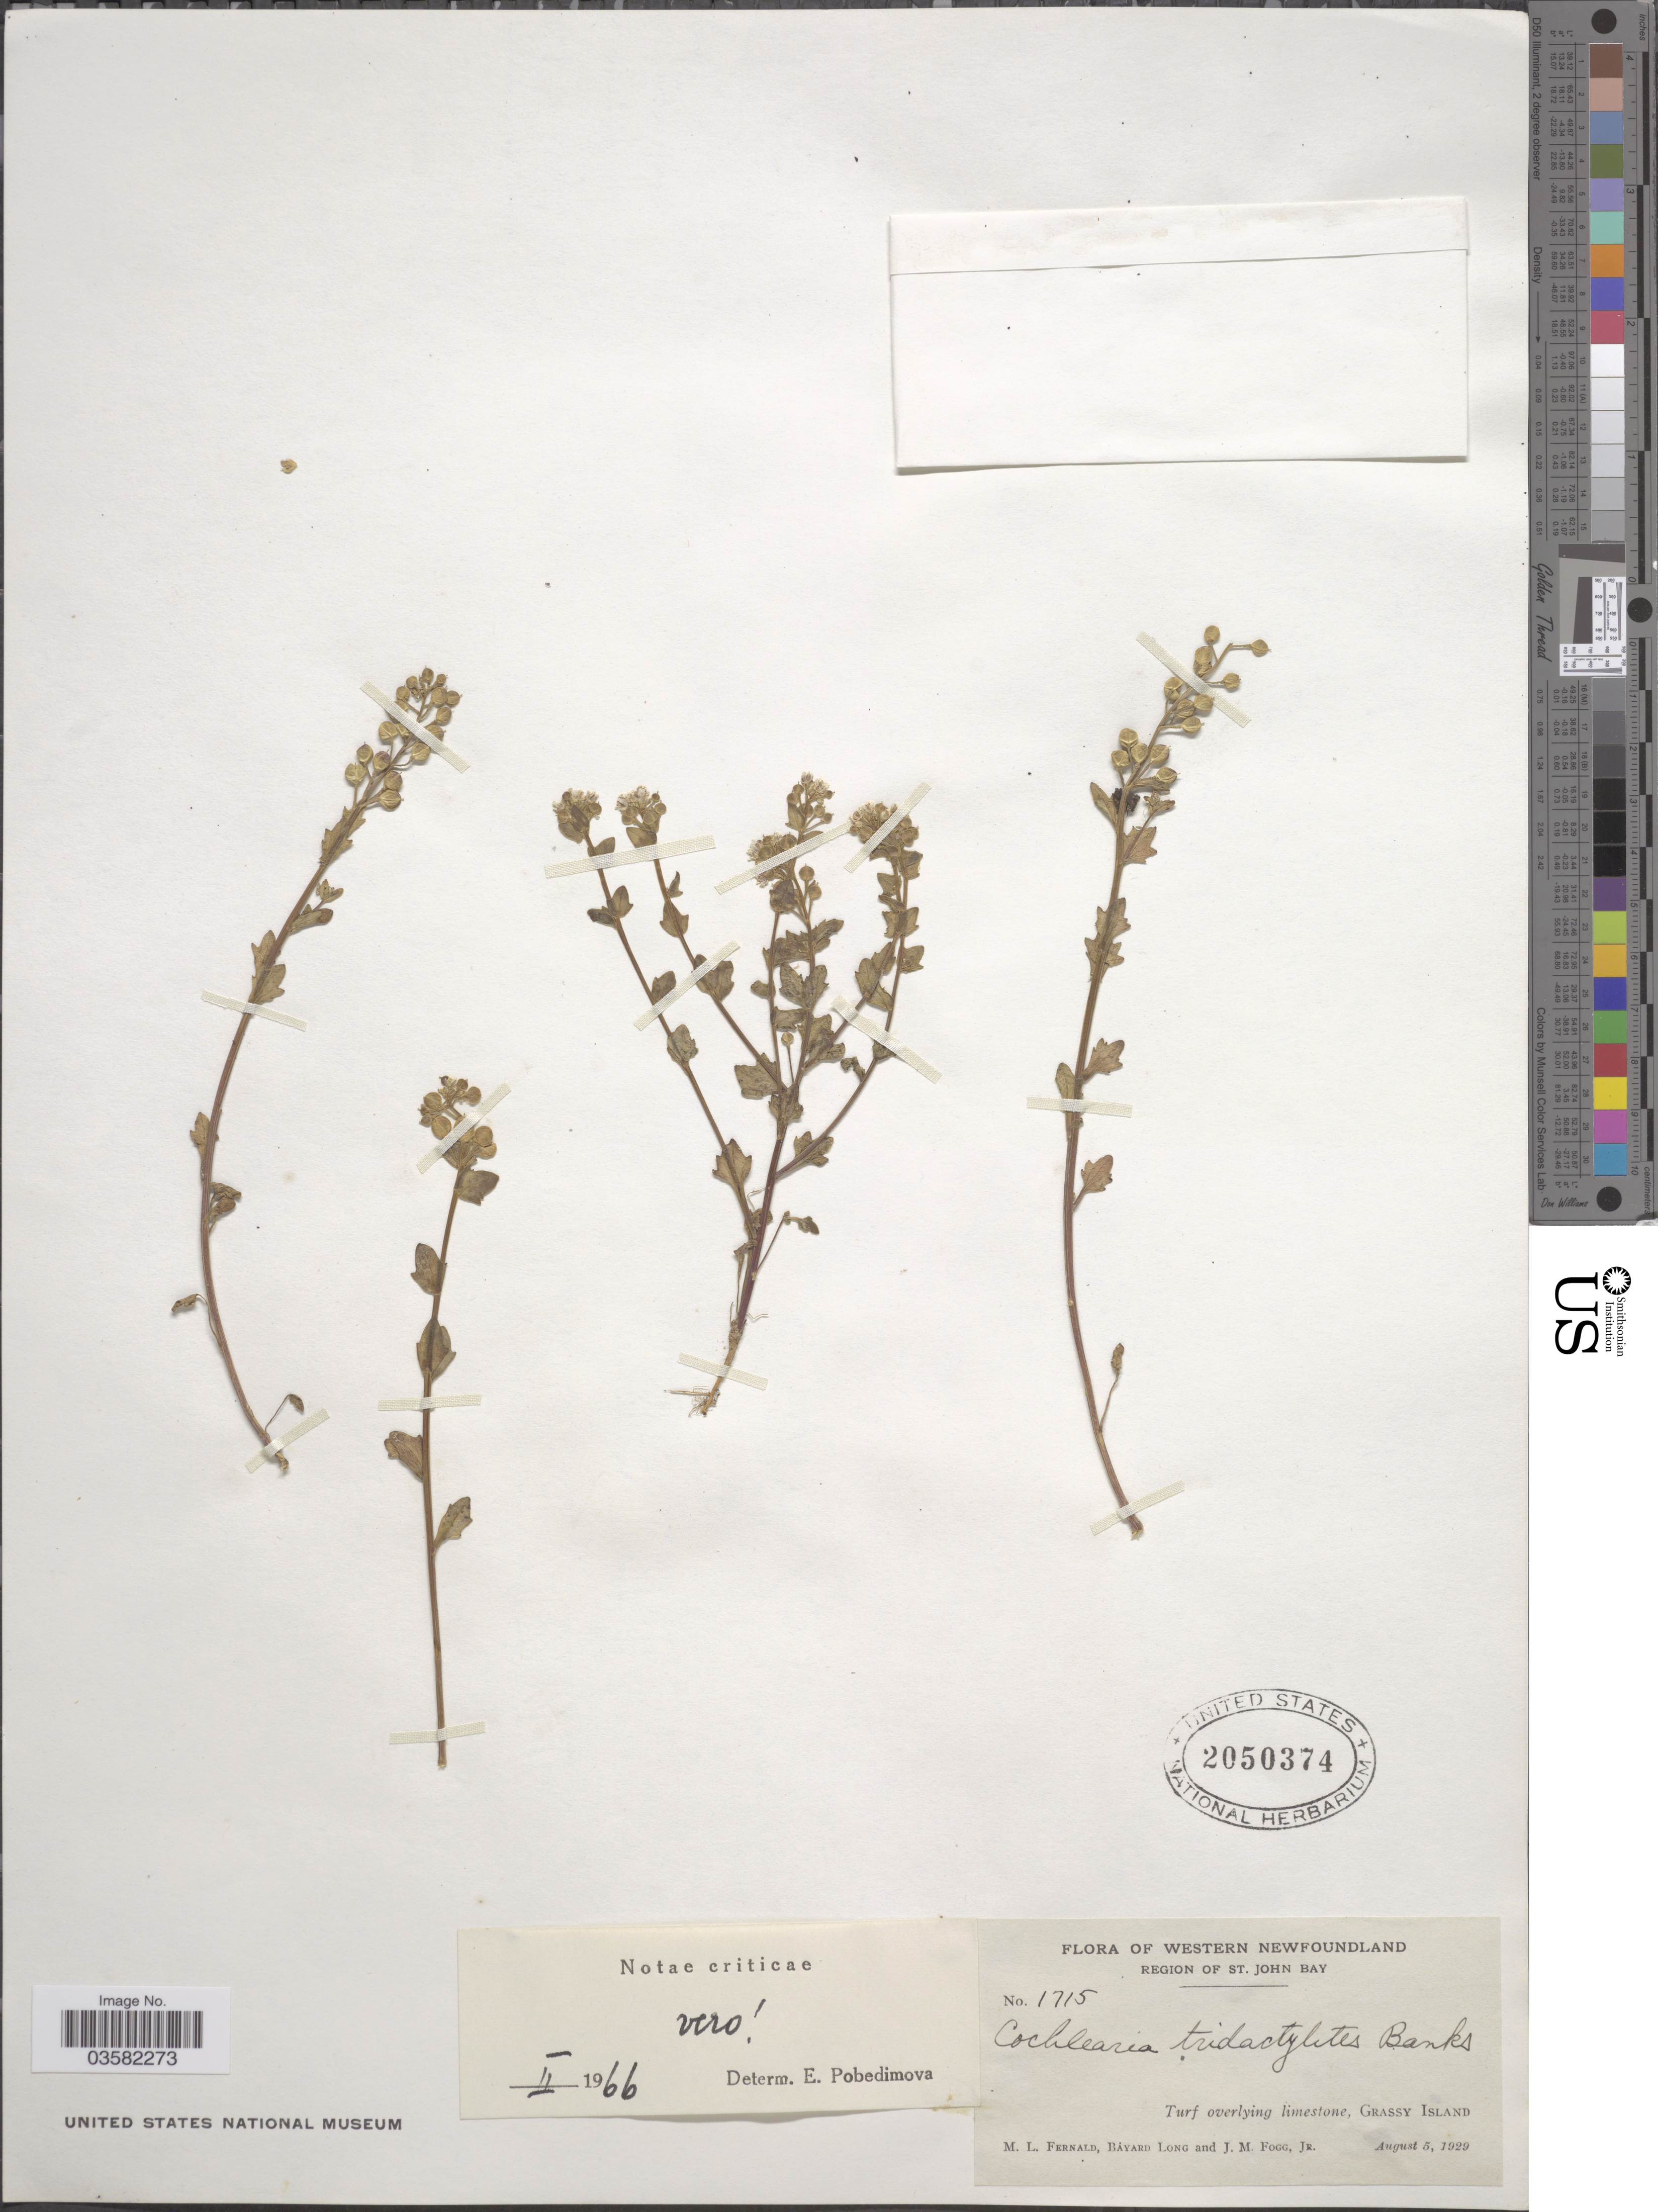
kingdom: Plantae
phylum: Tracheophyta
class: Magnoliopsida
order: Brassicales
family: Brassicaceae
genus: Cochlearia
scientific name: Cochlearia tridactylites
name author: Banks ex DC.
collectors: M. L. Fernald, B. Long & J. Fogg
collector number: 1715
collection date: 1929-08-05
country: Canada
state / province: Newfoundland and Labrador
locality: Western Newfoundland. Region of St. John Bay. Turf overlying limestone, Grassy Island.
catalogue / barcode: US 2050374